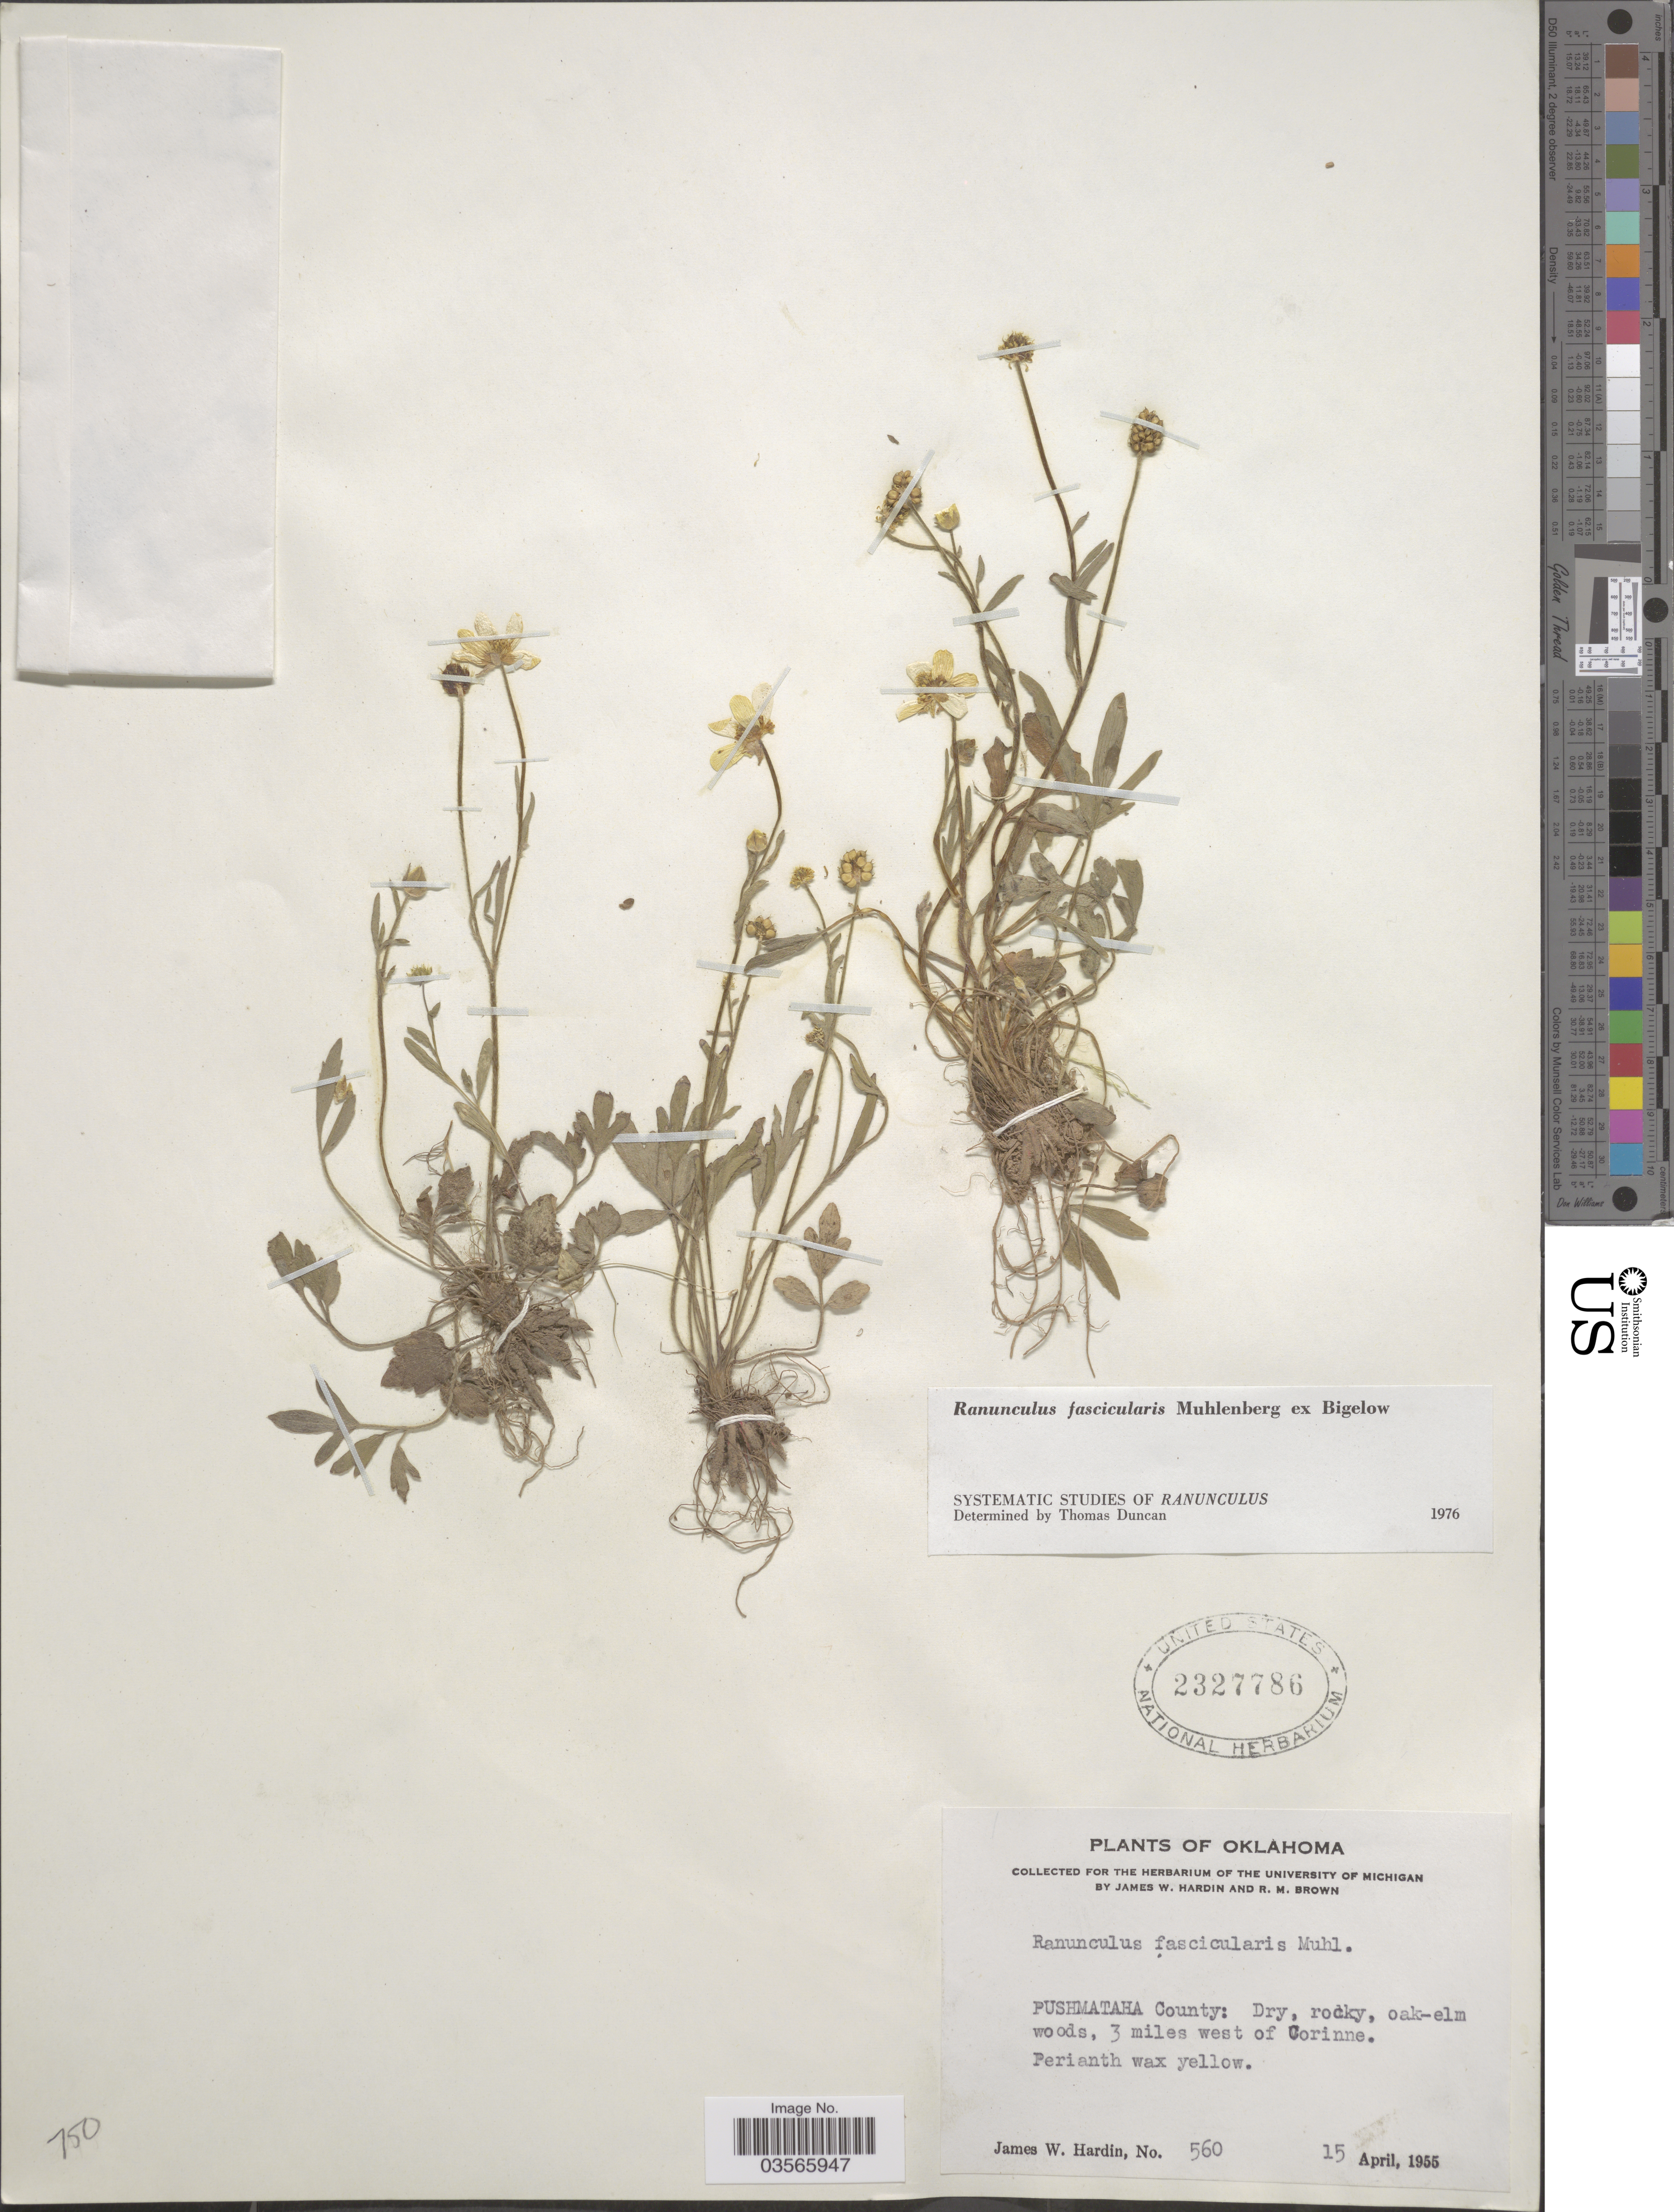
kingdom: Plantae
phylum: Tracheophyta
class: Magnoliopsida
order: Ranunculales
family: Ranunculaceae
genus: Ranunculus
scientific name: Ranunculus fascicularis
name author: Muhl. ex Bigelow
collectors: J. W. Hardin & R. Brown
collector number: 560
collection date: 1955-04-15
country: United States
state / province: Oklahoma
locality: Pushmataha County: Dry, rocky, oak-elm woods, 3 miles west of Corinne.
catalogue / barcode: US 2327786